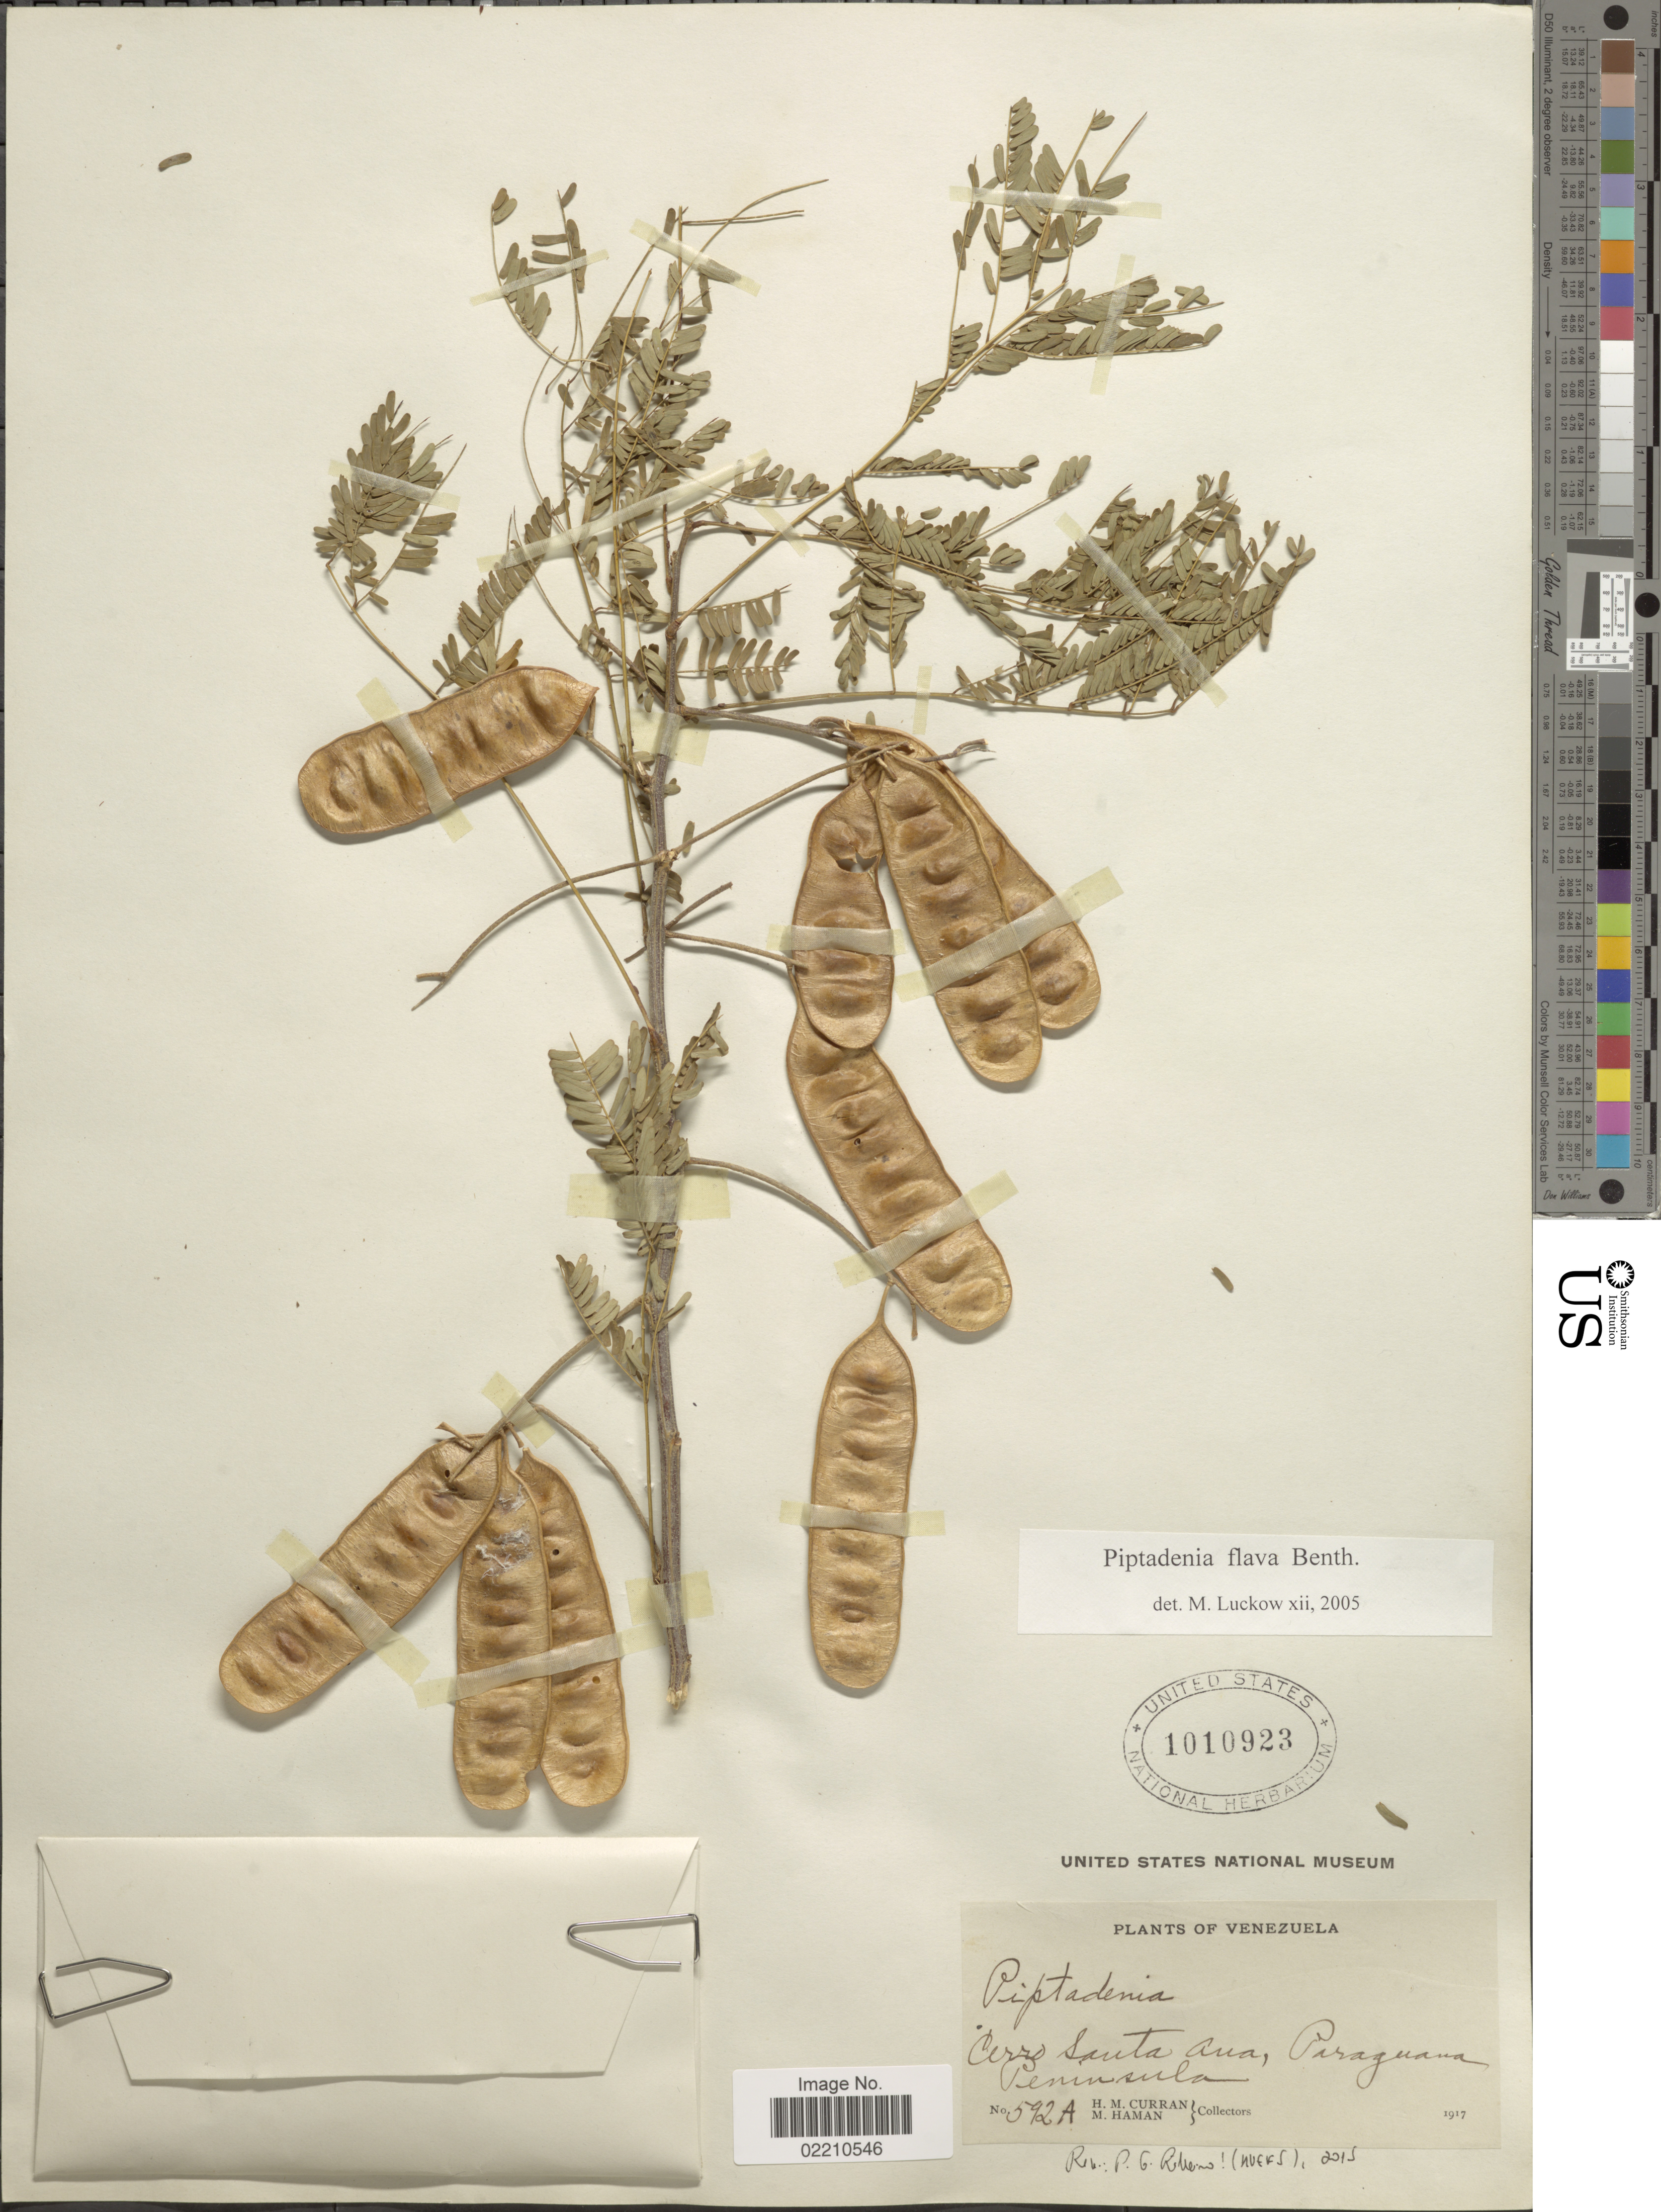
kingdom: Plantae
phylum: Tracheophyta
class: Magnoliopsida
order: Fabales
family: Fabaceae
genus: Piptadenia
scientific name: Piptadenia flava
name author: (DC.) Benth.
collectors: H. M. Curran & M. Haman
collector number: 592A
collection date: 1917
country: Venezuela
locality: Cerro Santa Ana, Paraguana Peninsula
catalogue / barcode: US 1010923